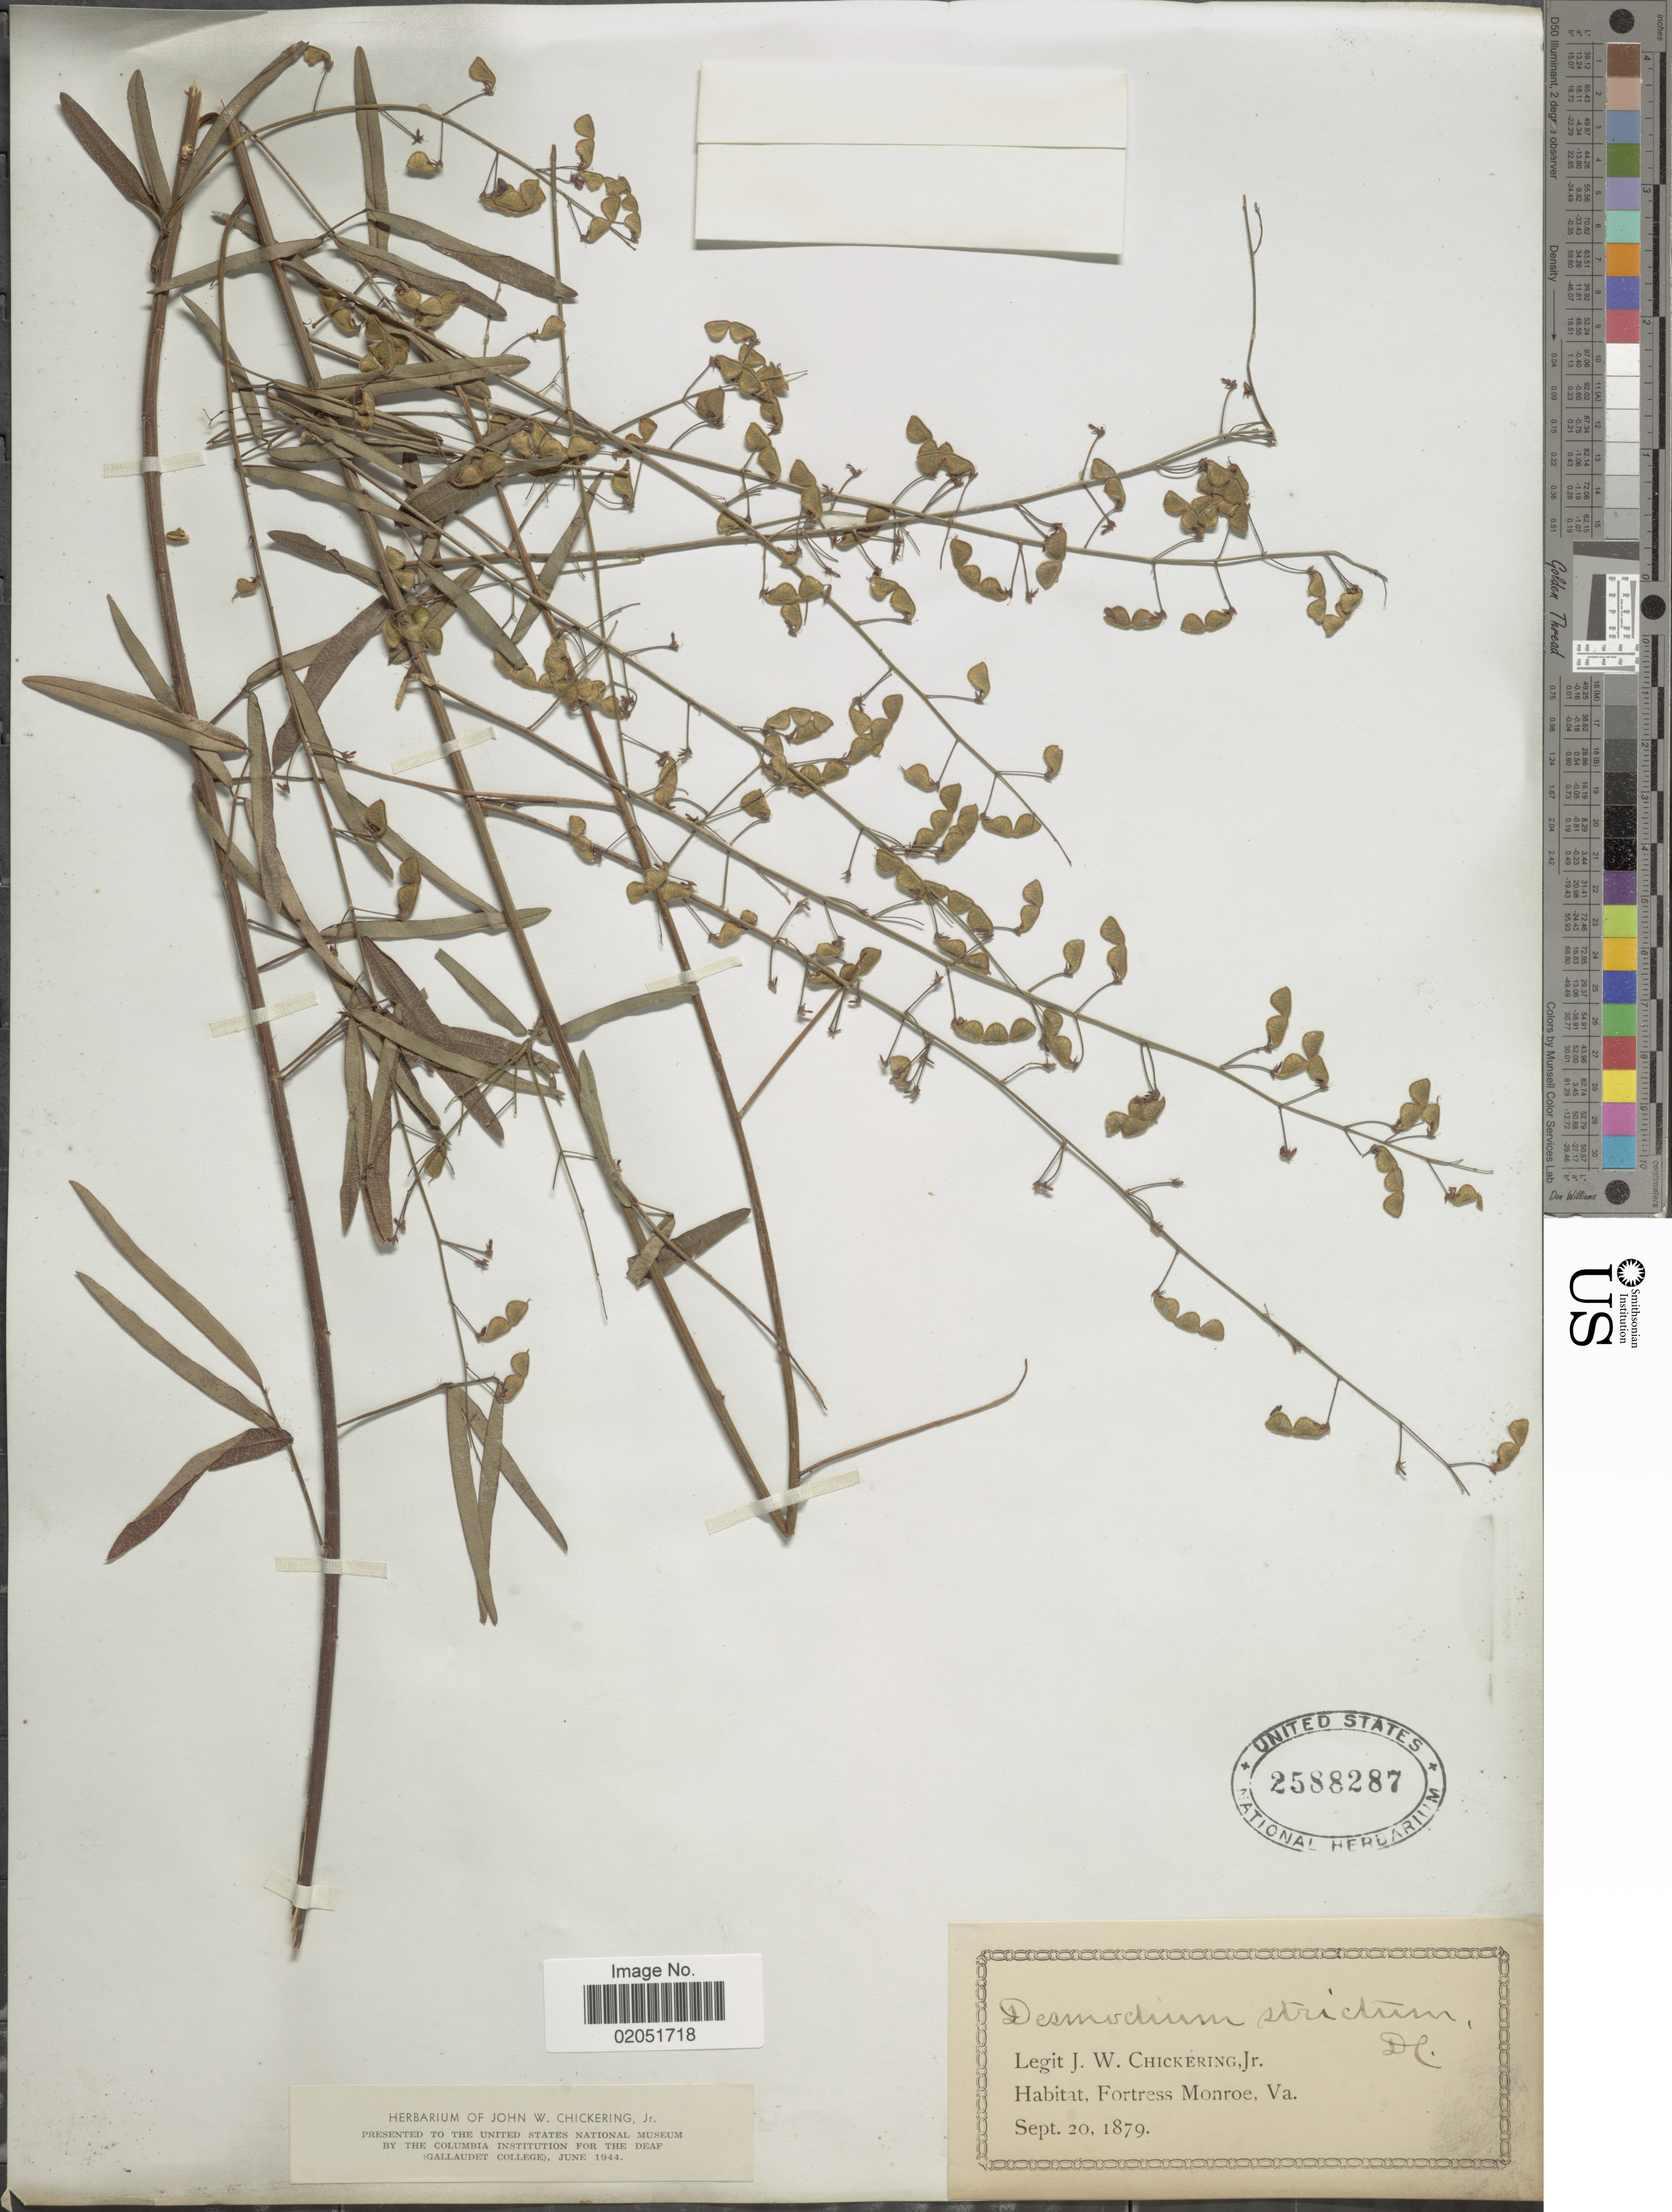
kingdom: Plantae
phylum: Tracheophyta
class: Magnoliopsida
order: Fabales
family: Fabaceae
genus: Desmodium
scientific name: Desmodium strictum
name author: (Pursh) DC.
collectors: J. W. Chickering Jr.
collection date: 1879-09-20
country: United States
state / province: Virginia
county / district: City of Hampton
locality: Fortress Monroe, Va.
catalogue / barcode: US 2588287